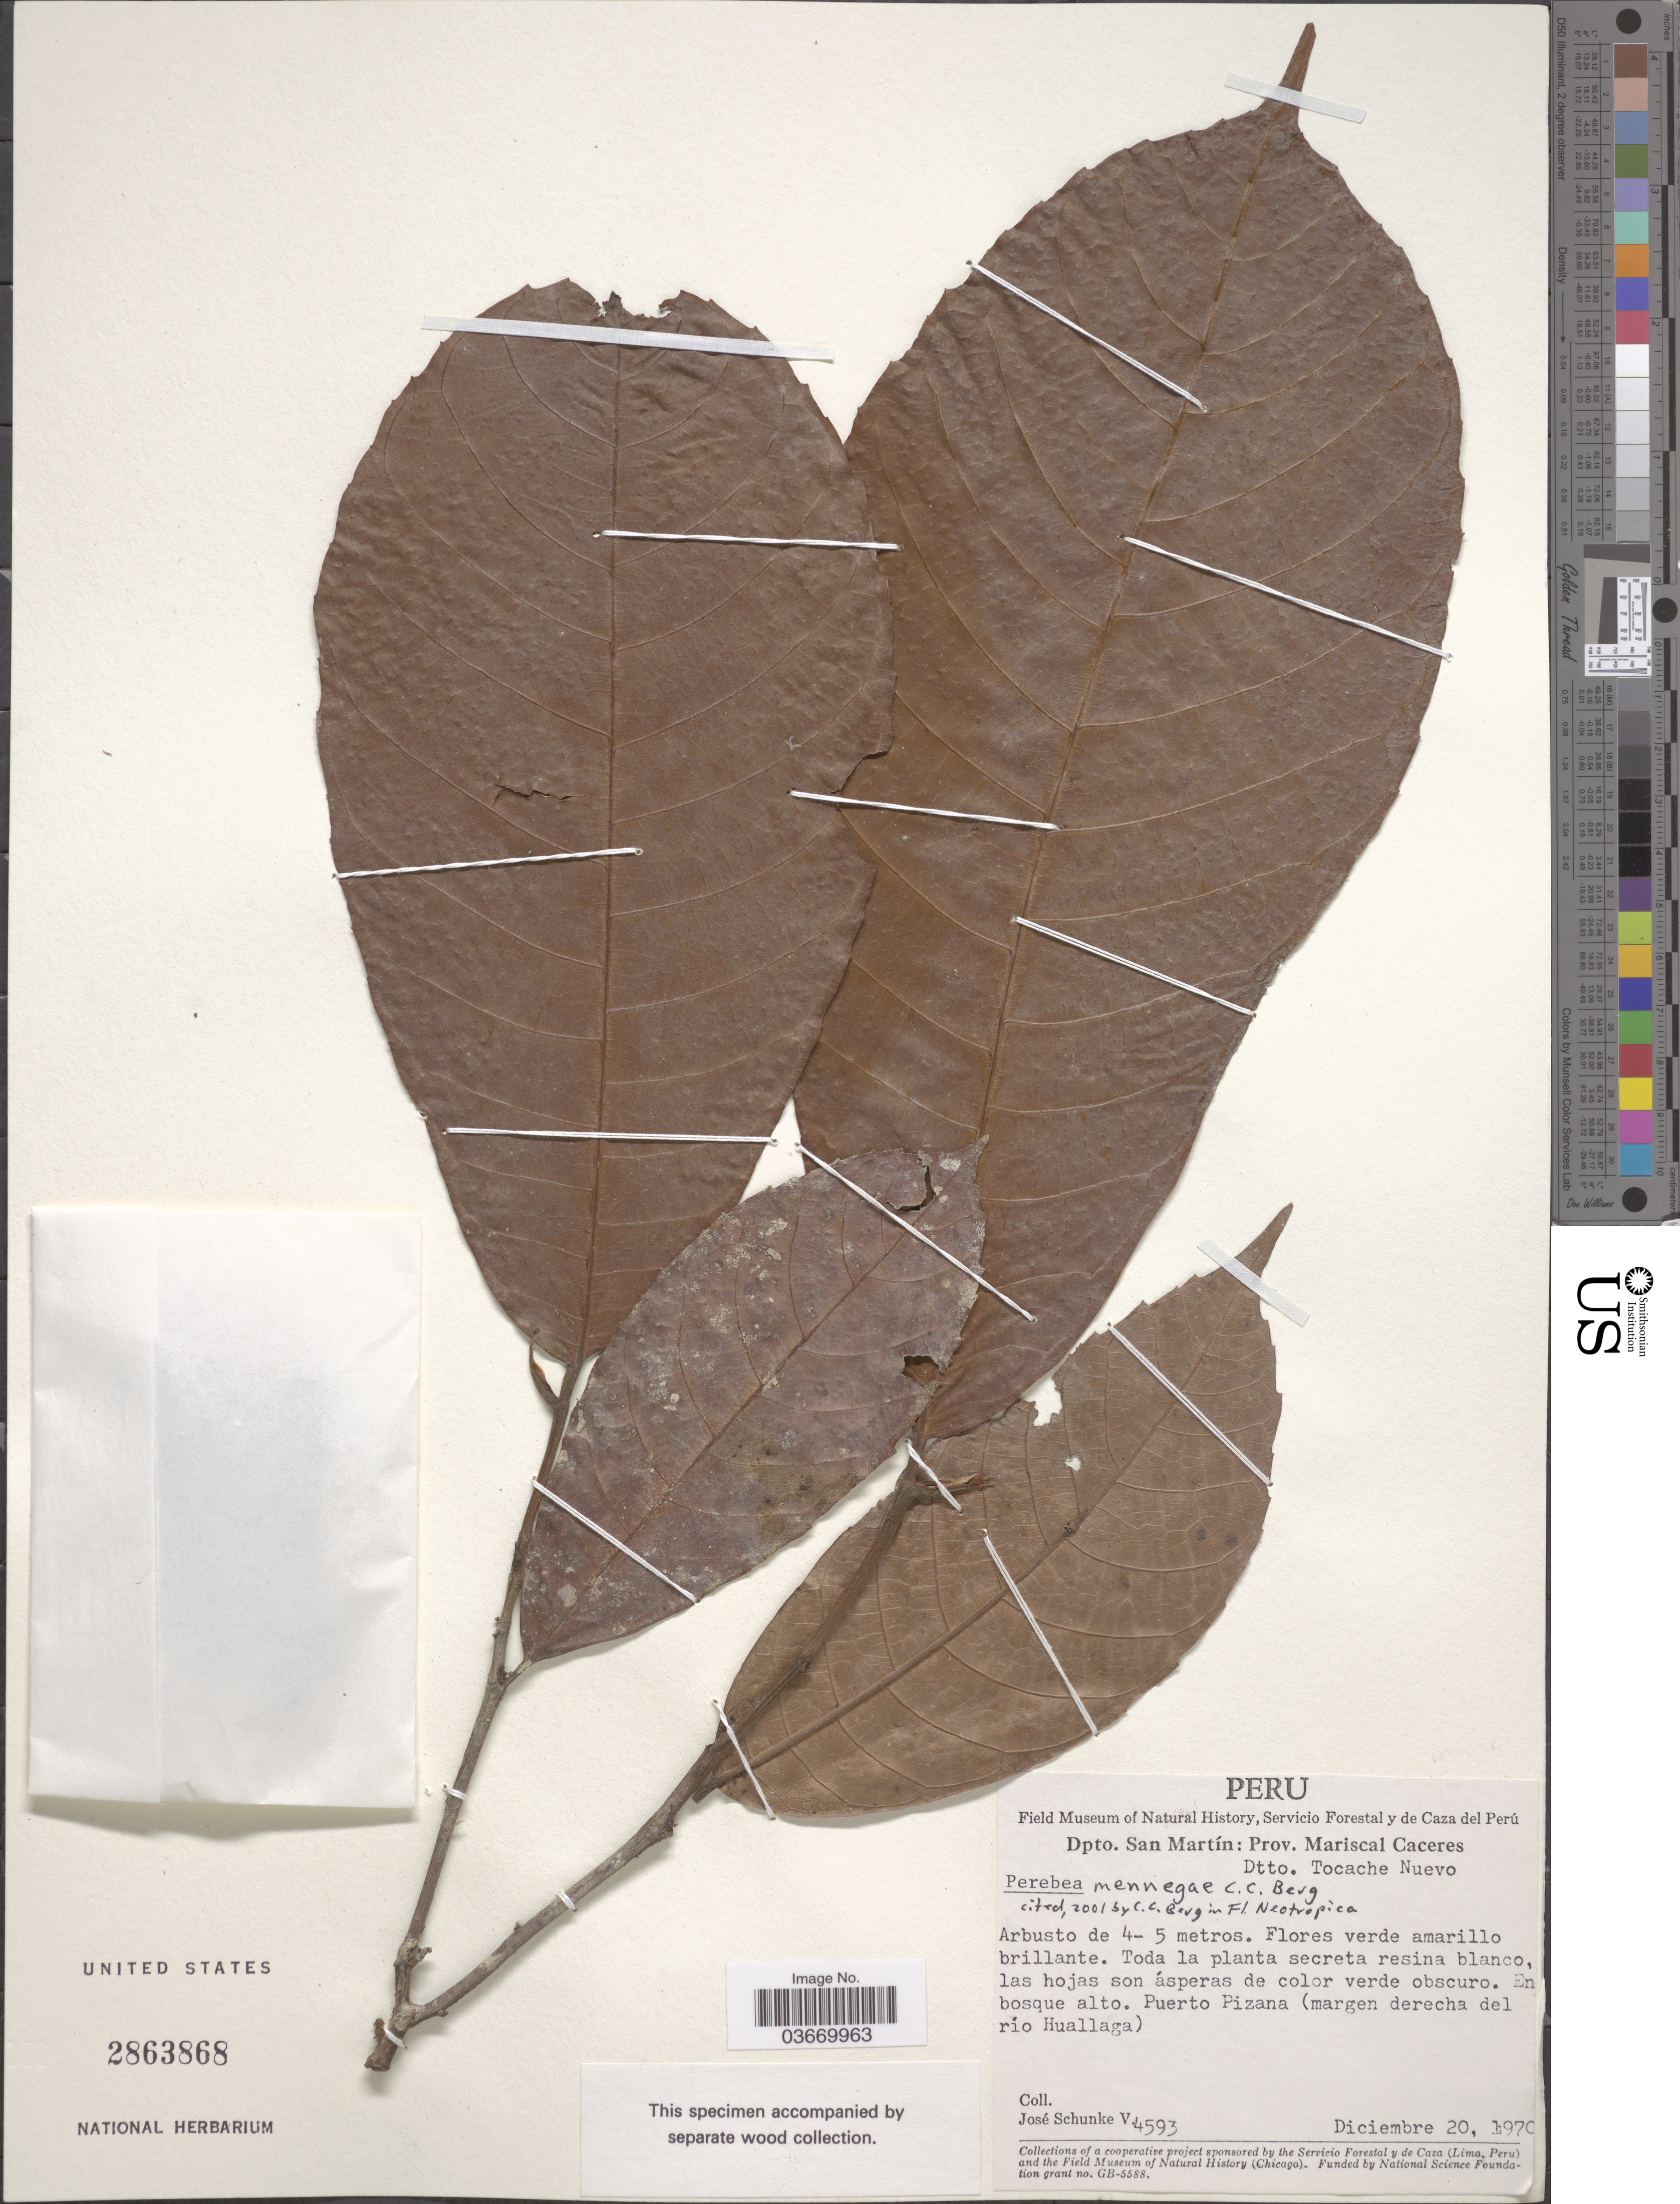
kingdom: Plantae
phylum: Tracheophyta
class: Magnoliopsida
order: Rosales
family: Moraceae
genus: Perebea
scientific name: Perebea mennegae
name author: C.C. Berg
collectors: J. Schunke Vigo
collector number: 4593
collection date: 1970-12-20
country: Peru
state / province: San Martín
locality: Dpto. San Martín: Prov. Mariscal Caceres. Dtto. Tocache Nuevo. Puerto Pizana (margen derecha del río Huallaga).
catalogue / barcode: US 2863868